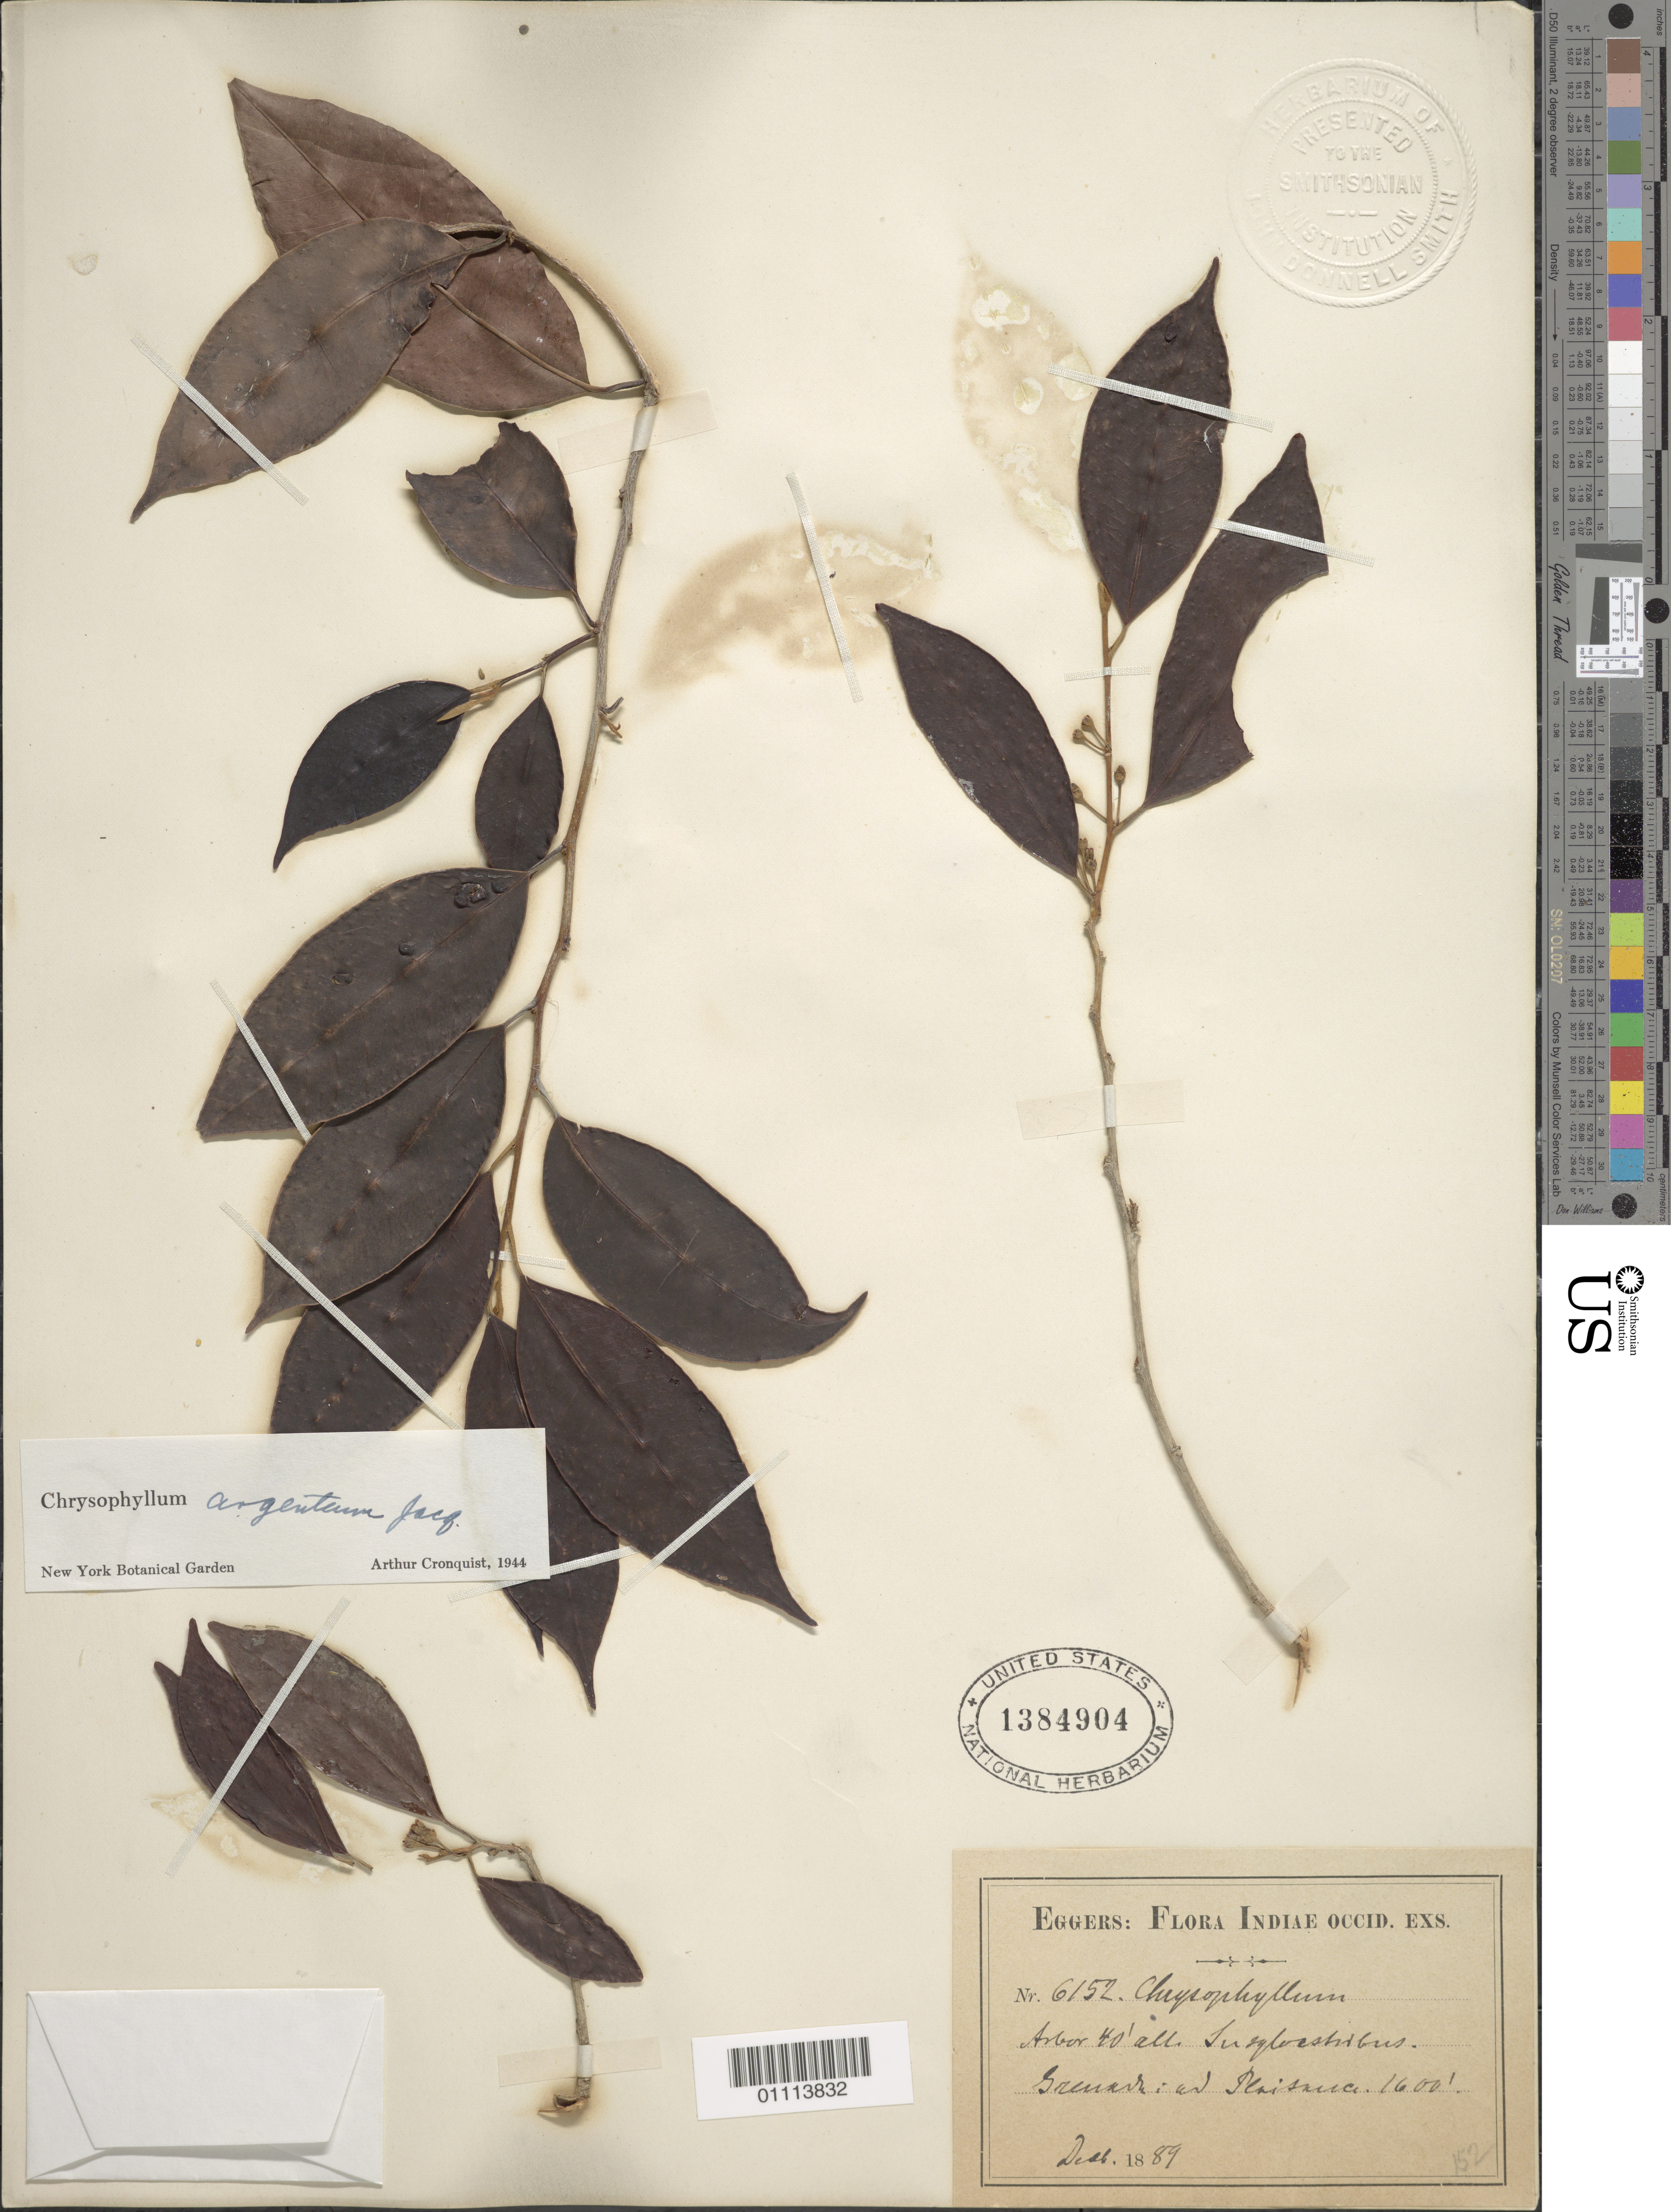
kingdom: Plantae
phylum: Tracheophyta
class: Magnoliopsida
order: Ericales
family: Sapotaceae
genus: Chrysophyllum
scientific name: Chrysophyllum argenteum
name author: Jacq.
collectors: H. F. A. von Eggers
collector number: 6152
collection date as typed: Dec 1889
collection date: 1889-12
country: Grenada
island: Grenada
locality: Grenada: ad Tenisurre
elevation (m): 488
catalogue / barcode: US 1384904